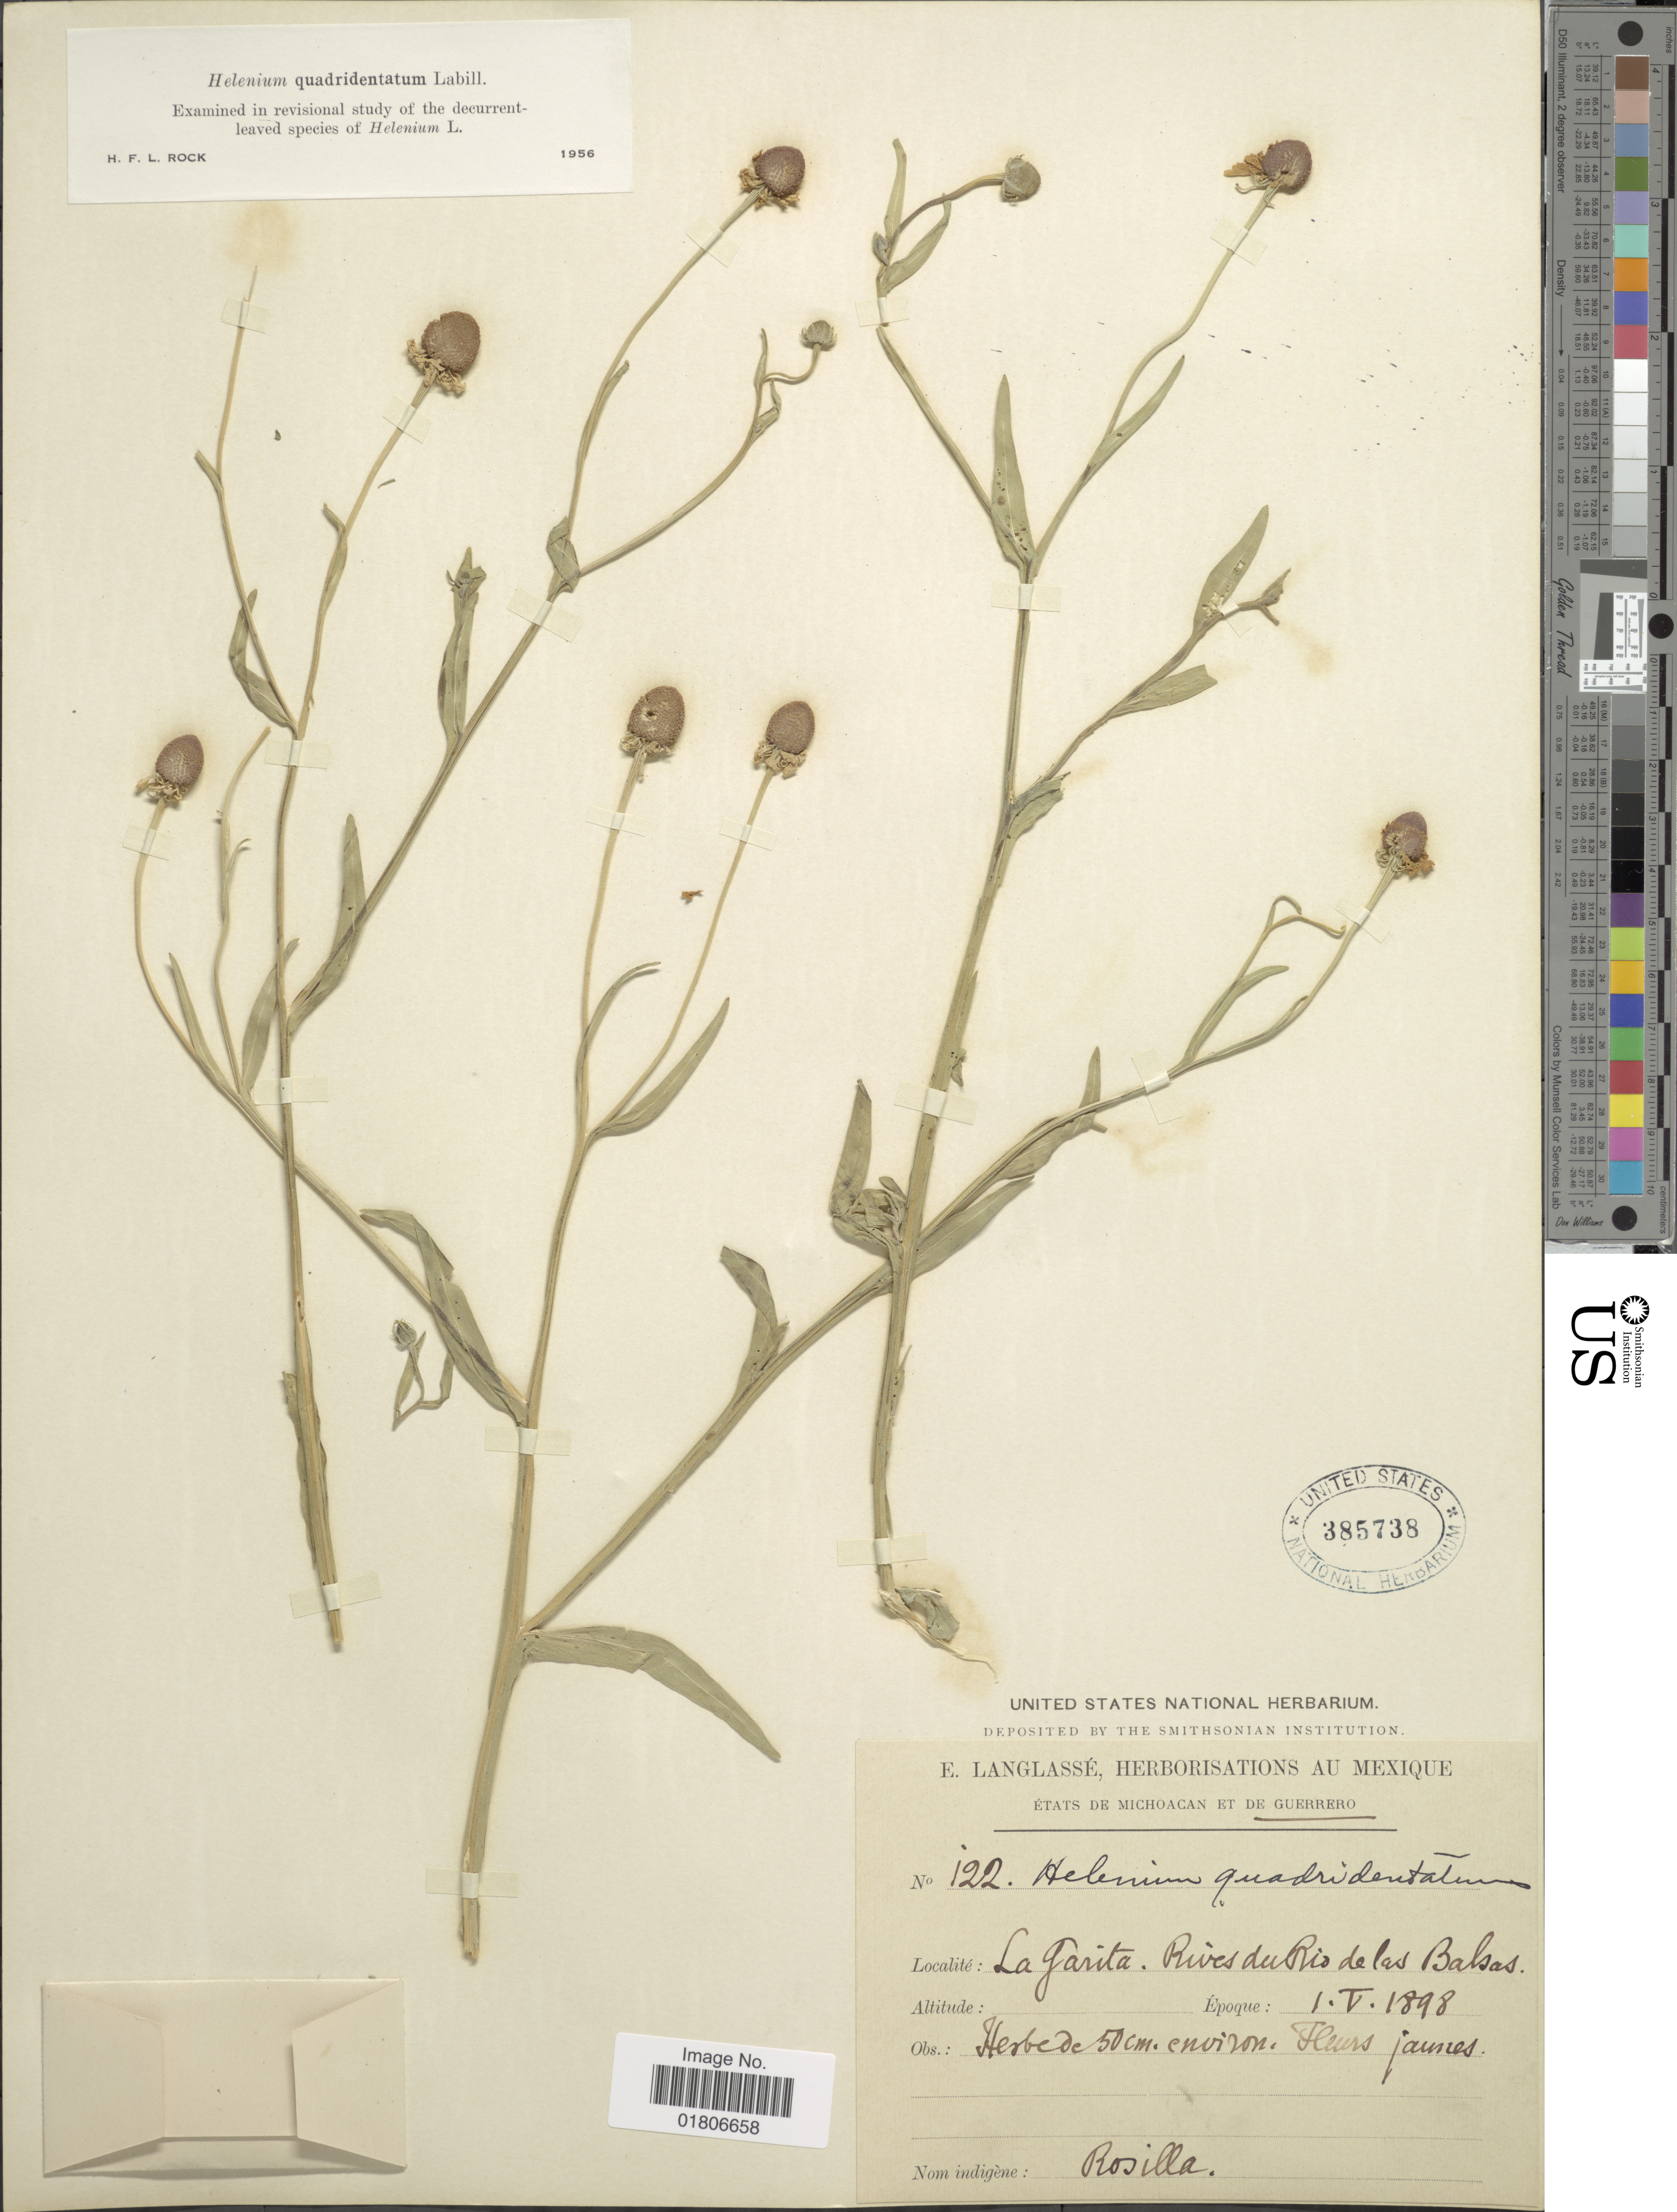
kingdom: Plantae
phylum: Tracheophyta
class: Magnoliopsida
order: Asterales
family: Asteraceae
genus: Helenium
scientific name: Helenium quadridentatum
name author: Labill.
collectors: E. Langlassé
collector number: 122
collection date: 1898-05-01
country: Mexico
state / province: Guerrero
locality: La Garita. Rives du Rio de las Balsas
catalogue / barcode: US 385738